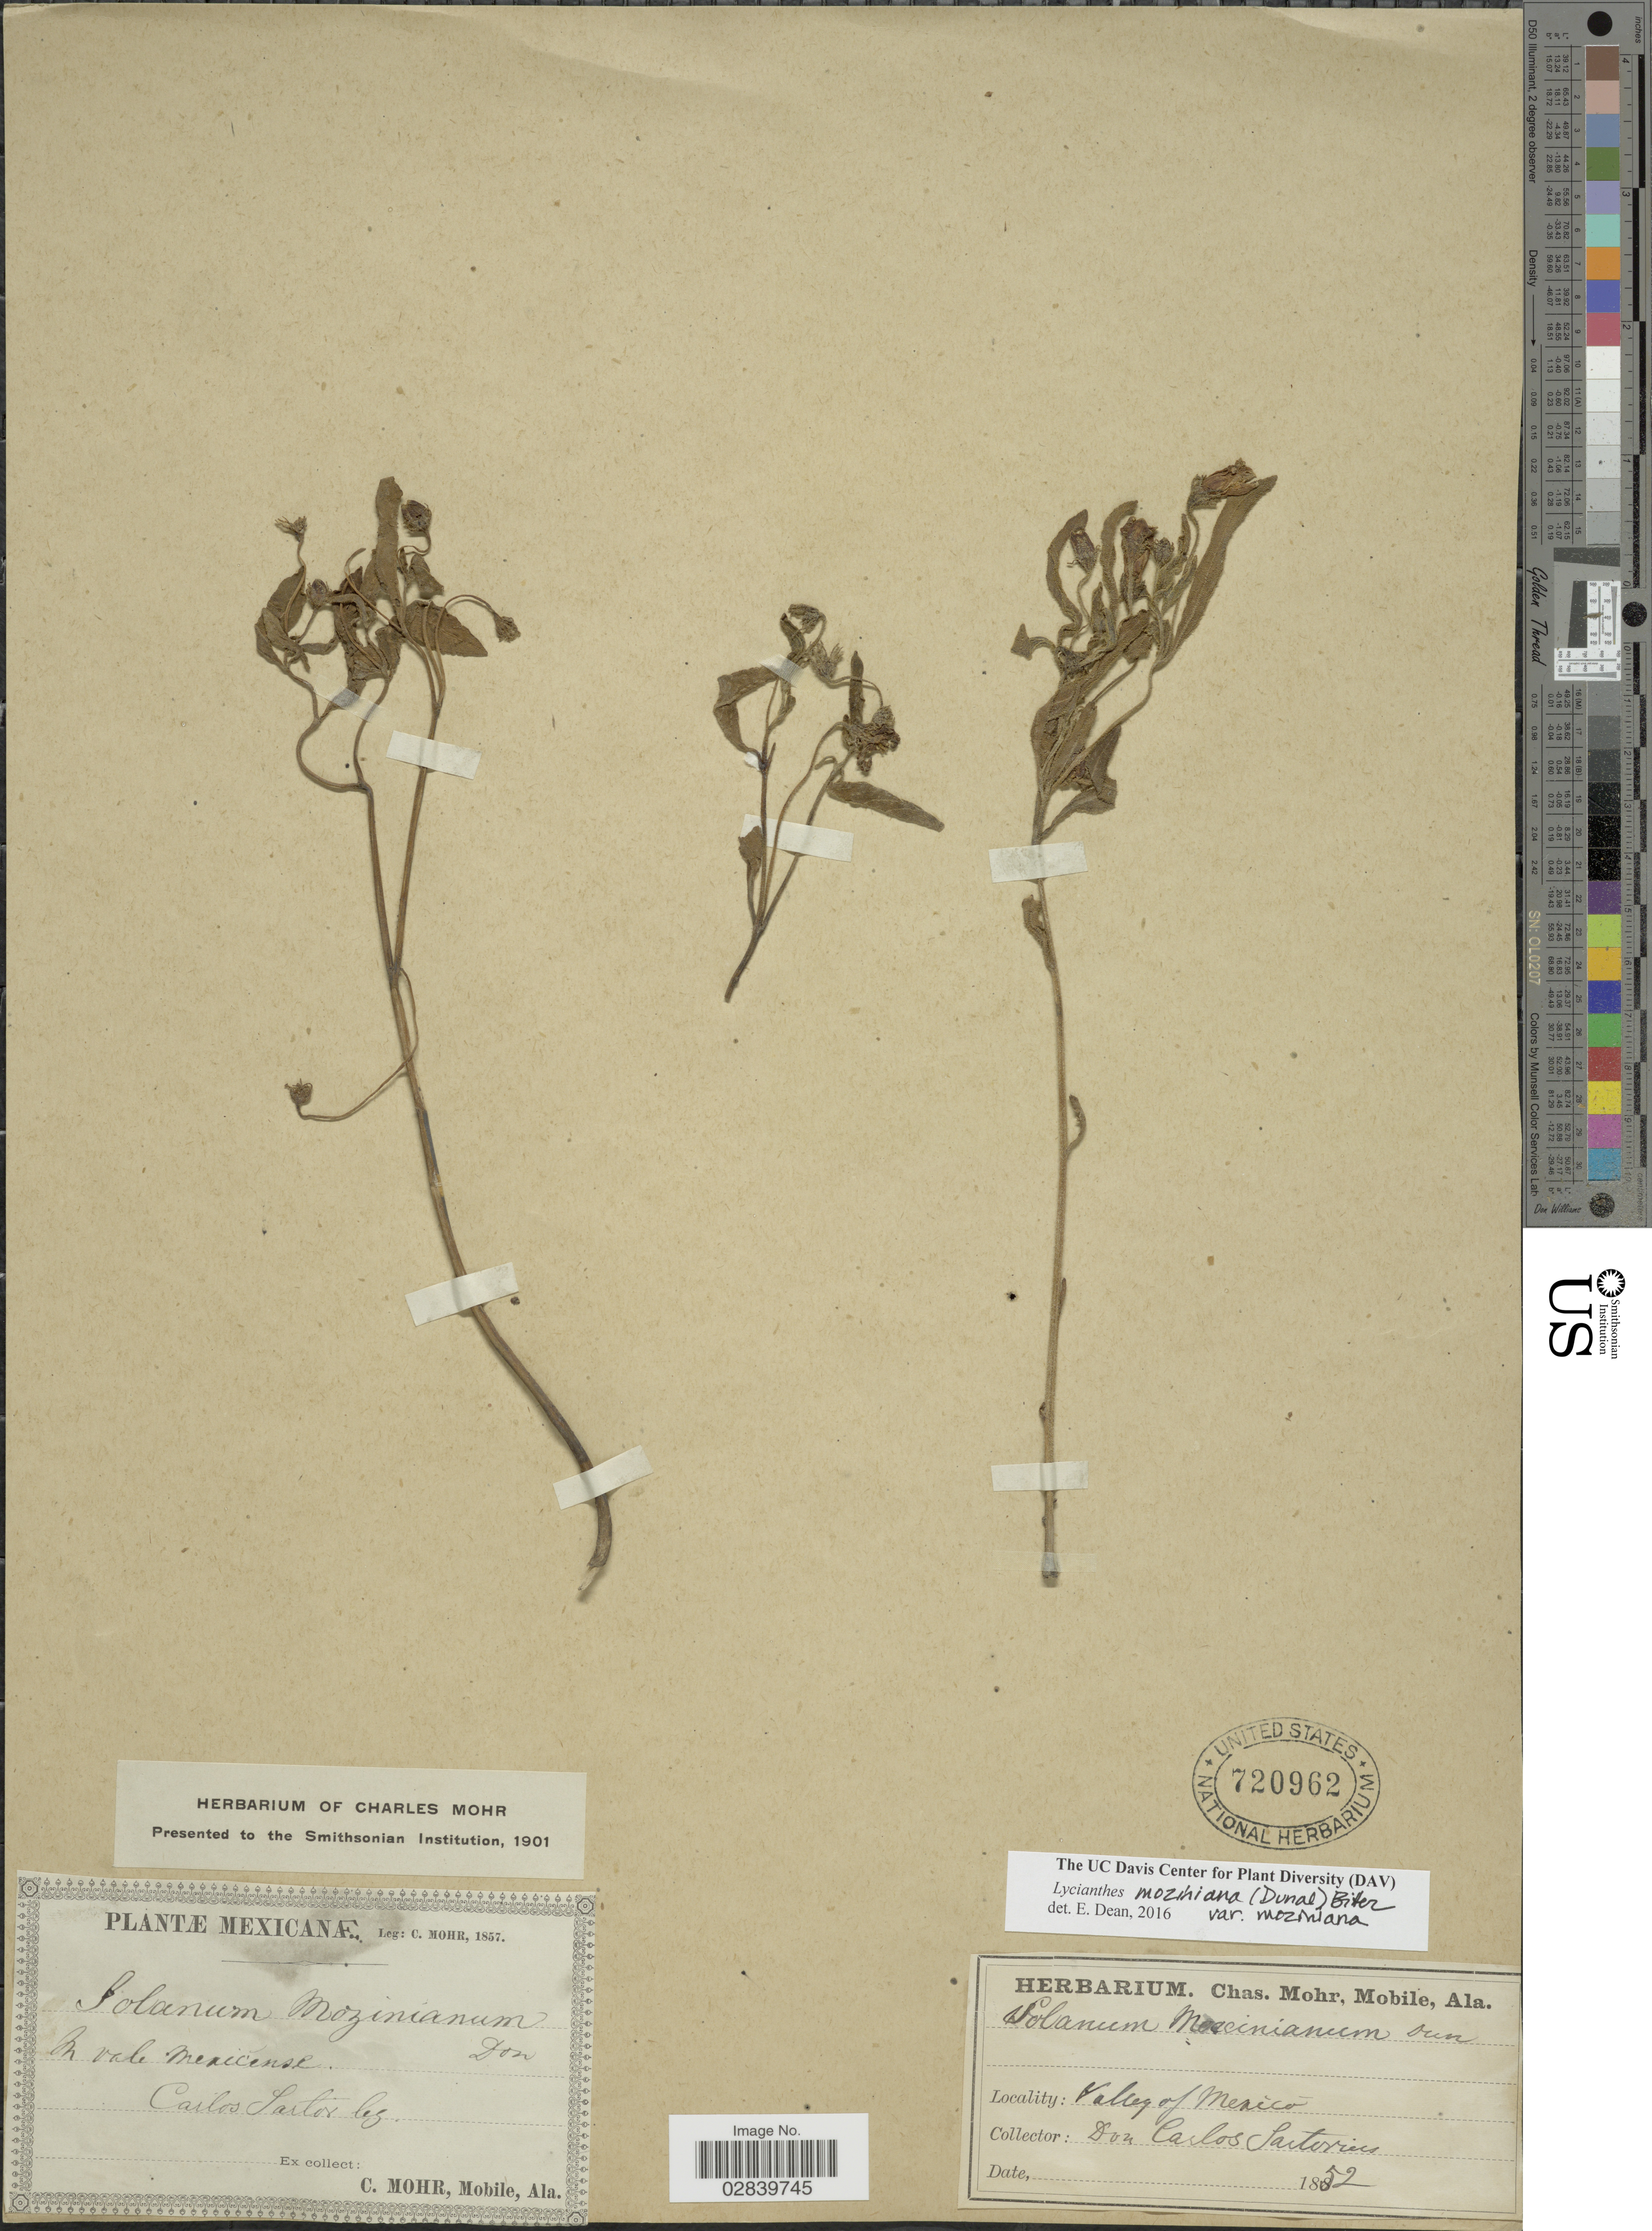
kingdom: Plantae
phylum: Tracheophyta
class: Magnoliopsida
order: Solanales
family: Solanaceae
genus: Lycianthes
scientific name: Lycianthes moziniana var. oaxacana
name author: E. Dean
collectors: C. Sartorius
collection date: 1852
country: Mexico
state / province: México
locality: Valley of Mexico.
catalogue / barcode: US 720962